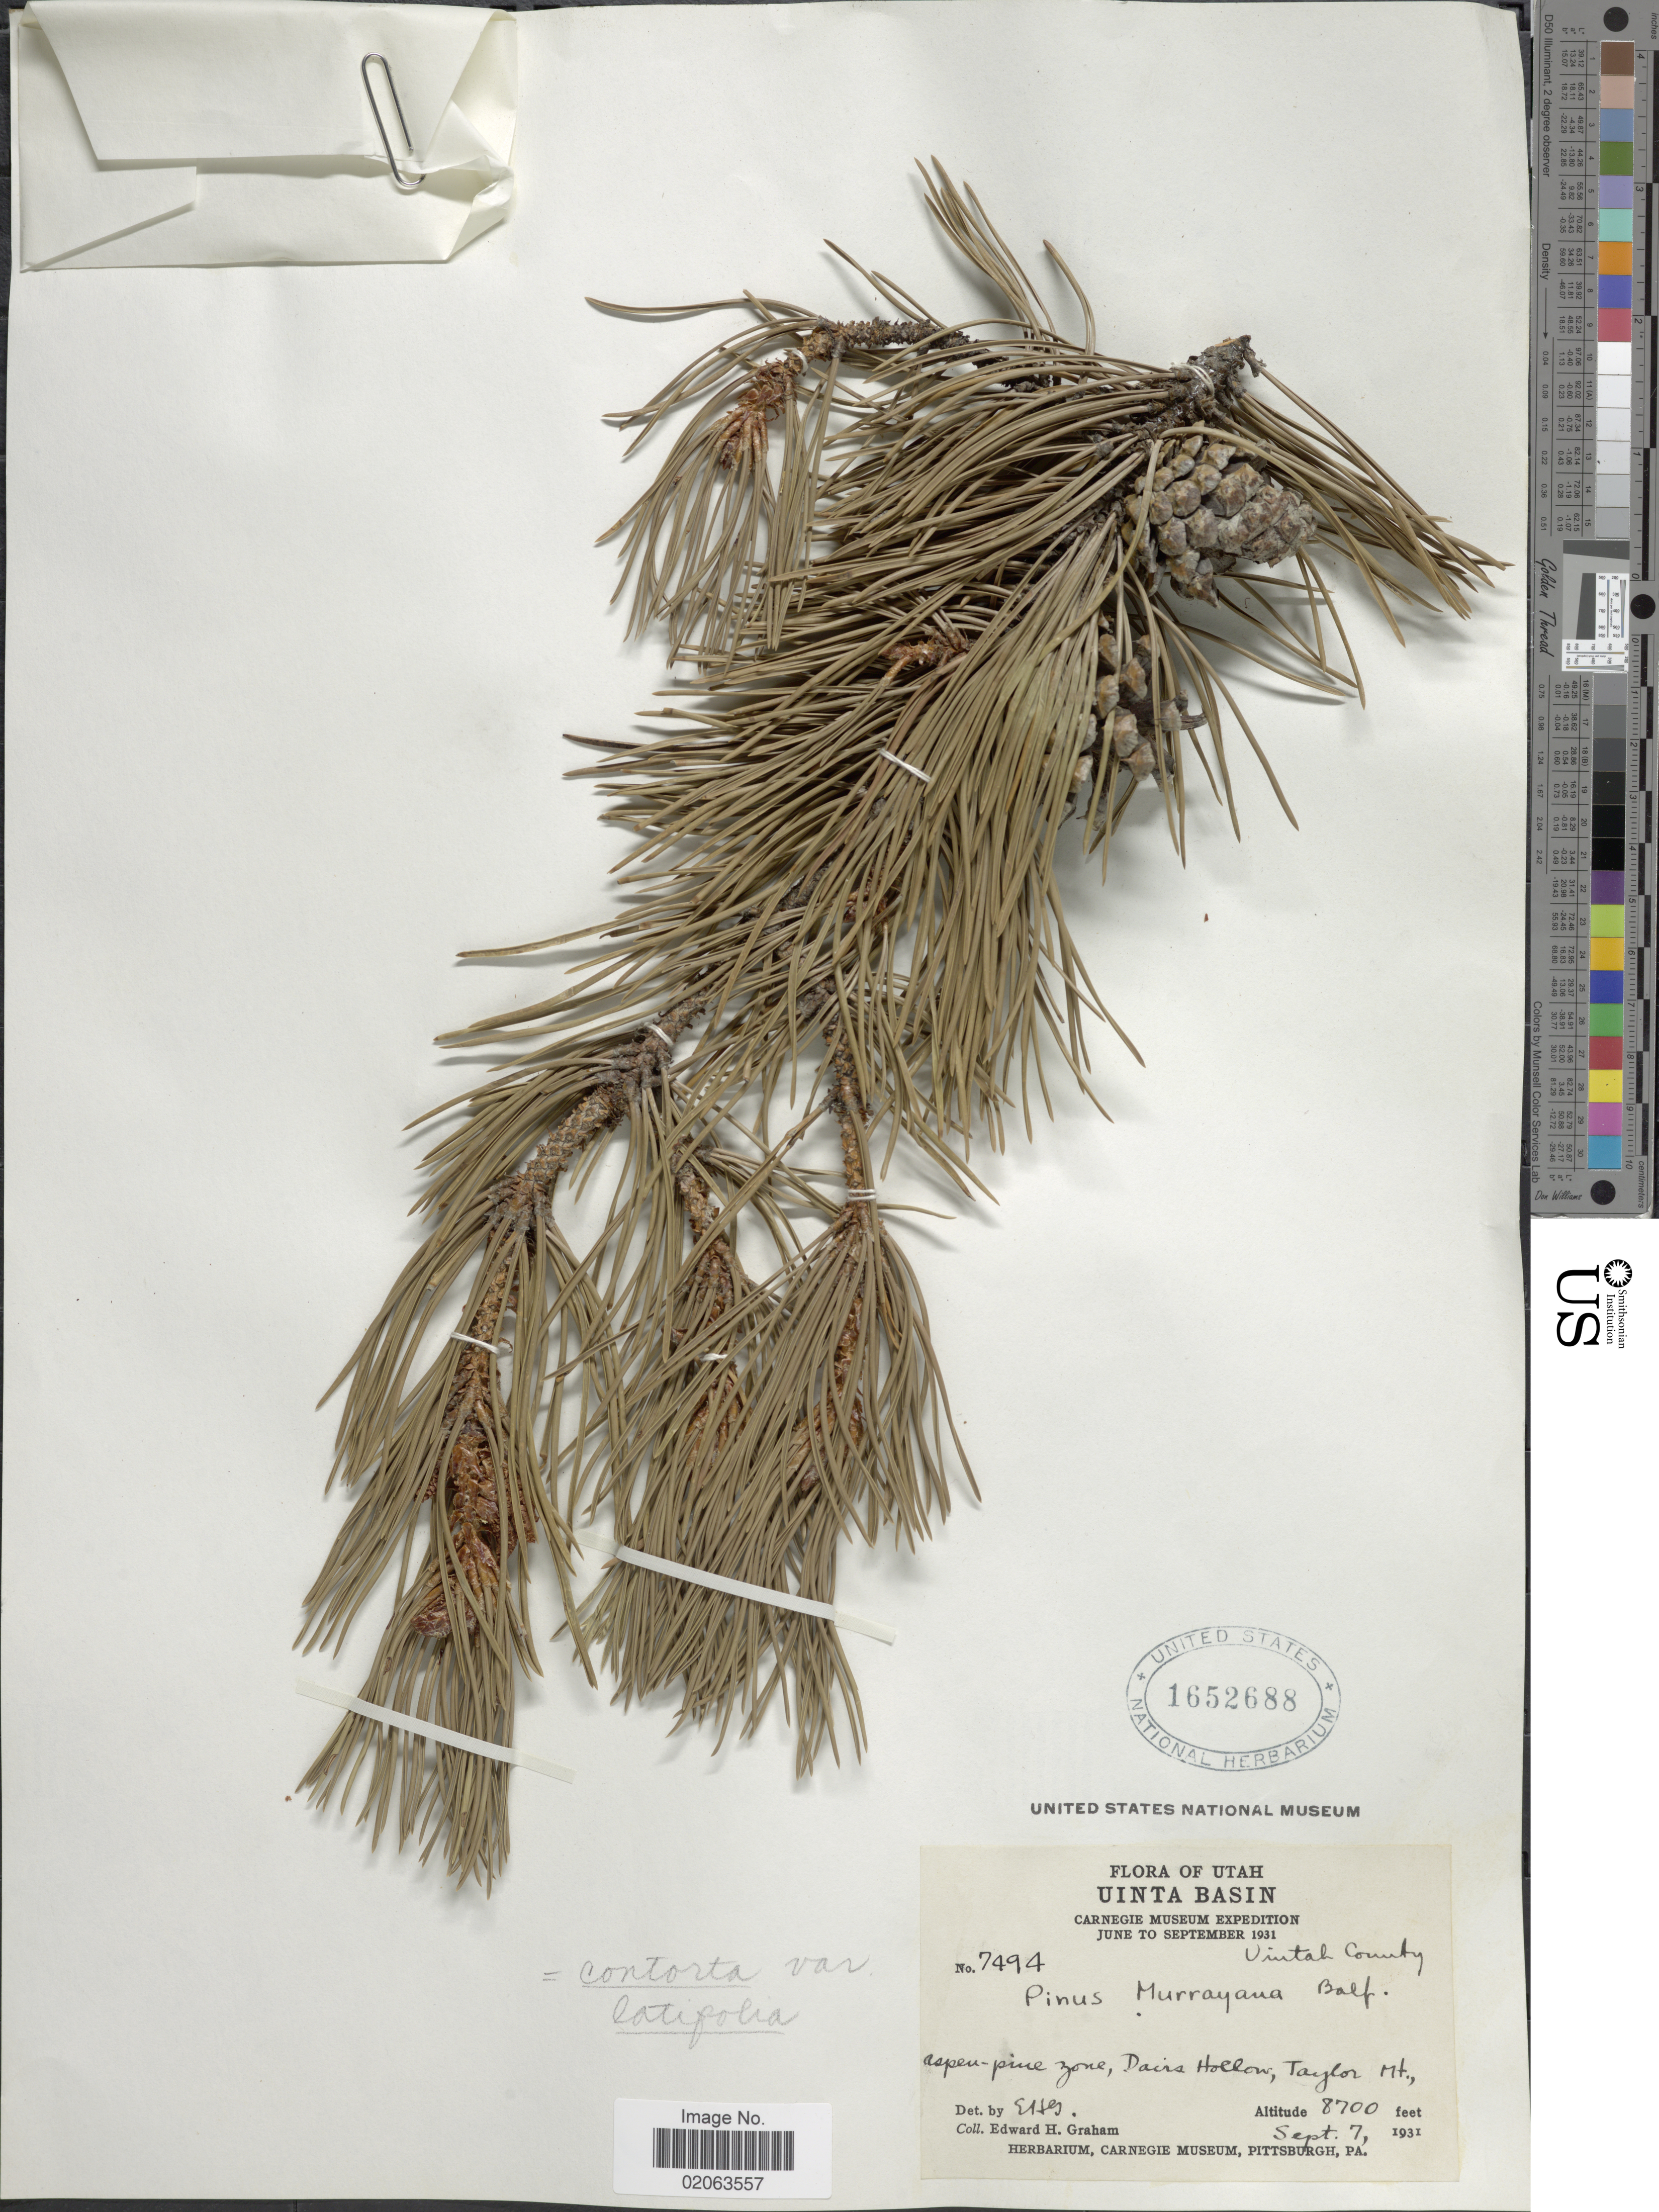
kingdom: Plantae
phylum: Tracheophyta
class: Pinopsida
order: Pinales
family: Pinaceae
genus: Pinus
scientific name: Pinus contorta var. latifolia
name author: Engelm. ex S. Watson in C. King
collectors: E. H. Graham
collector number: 7494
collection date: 1931-09-07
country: United States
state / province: Utah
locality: Utah. Uinta Basin. Davis Hollow, Taylor Mt.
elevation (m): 2652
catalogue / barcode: US 1652688